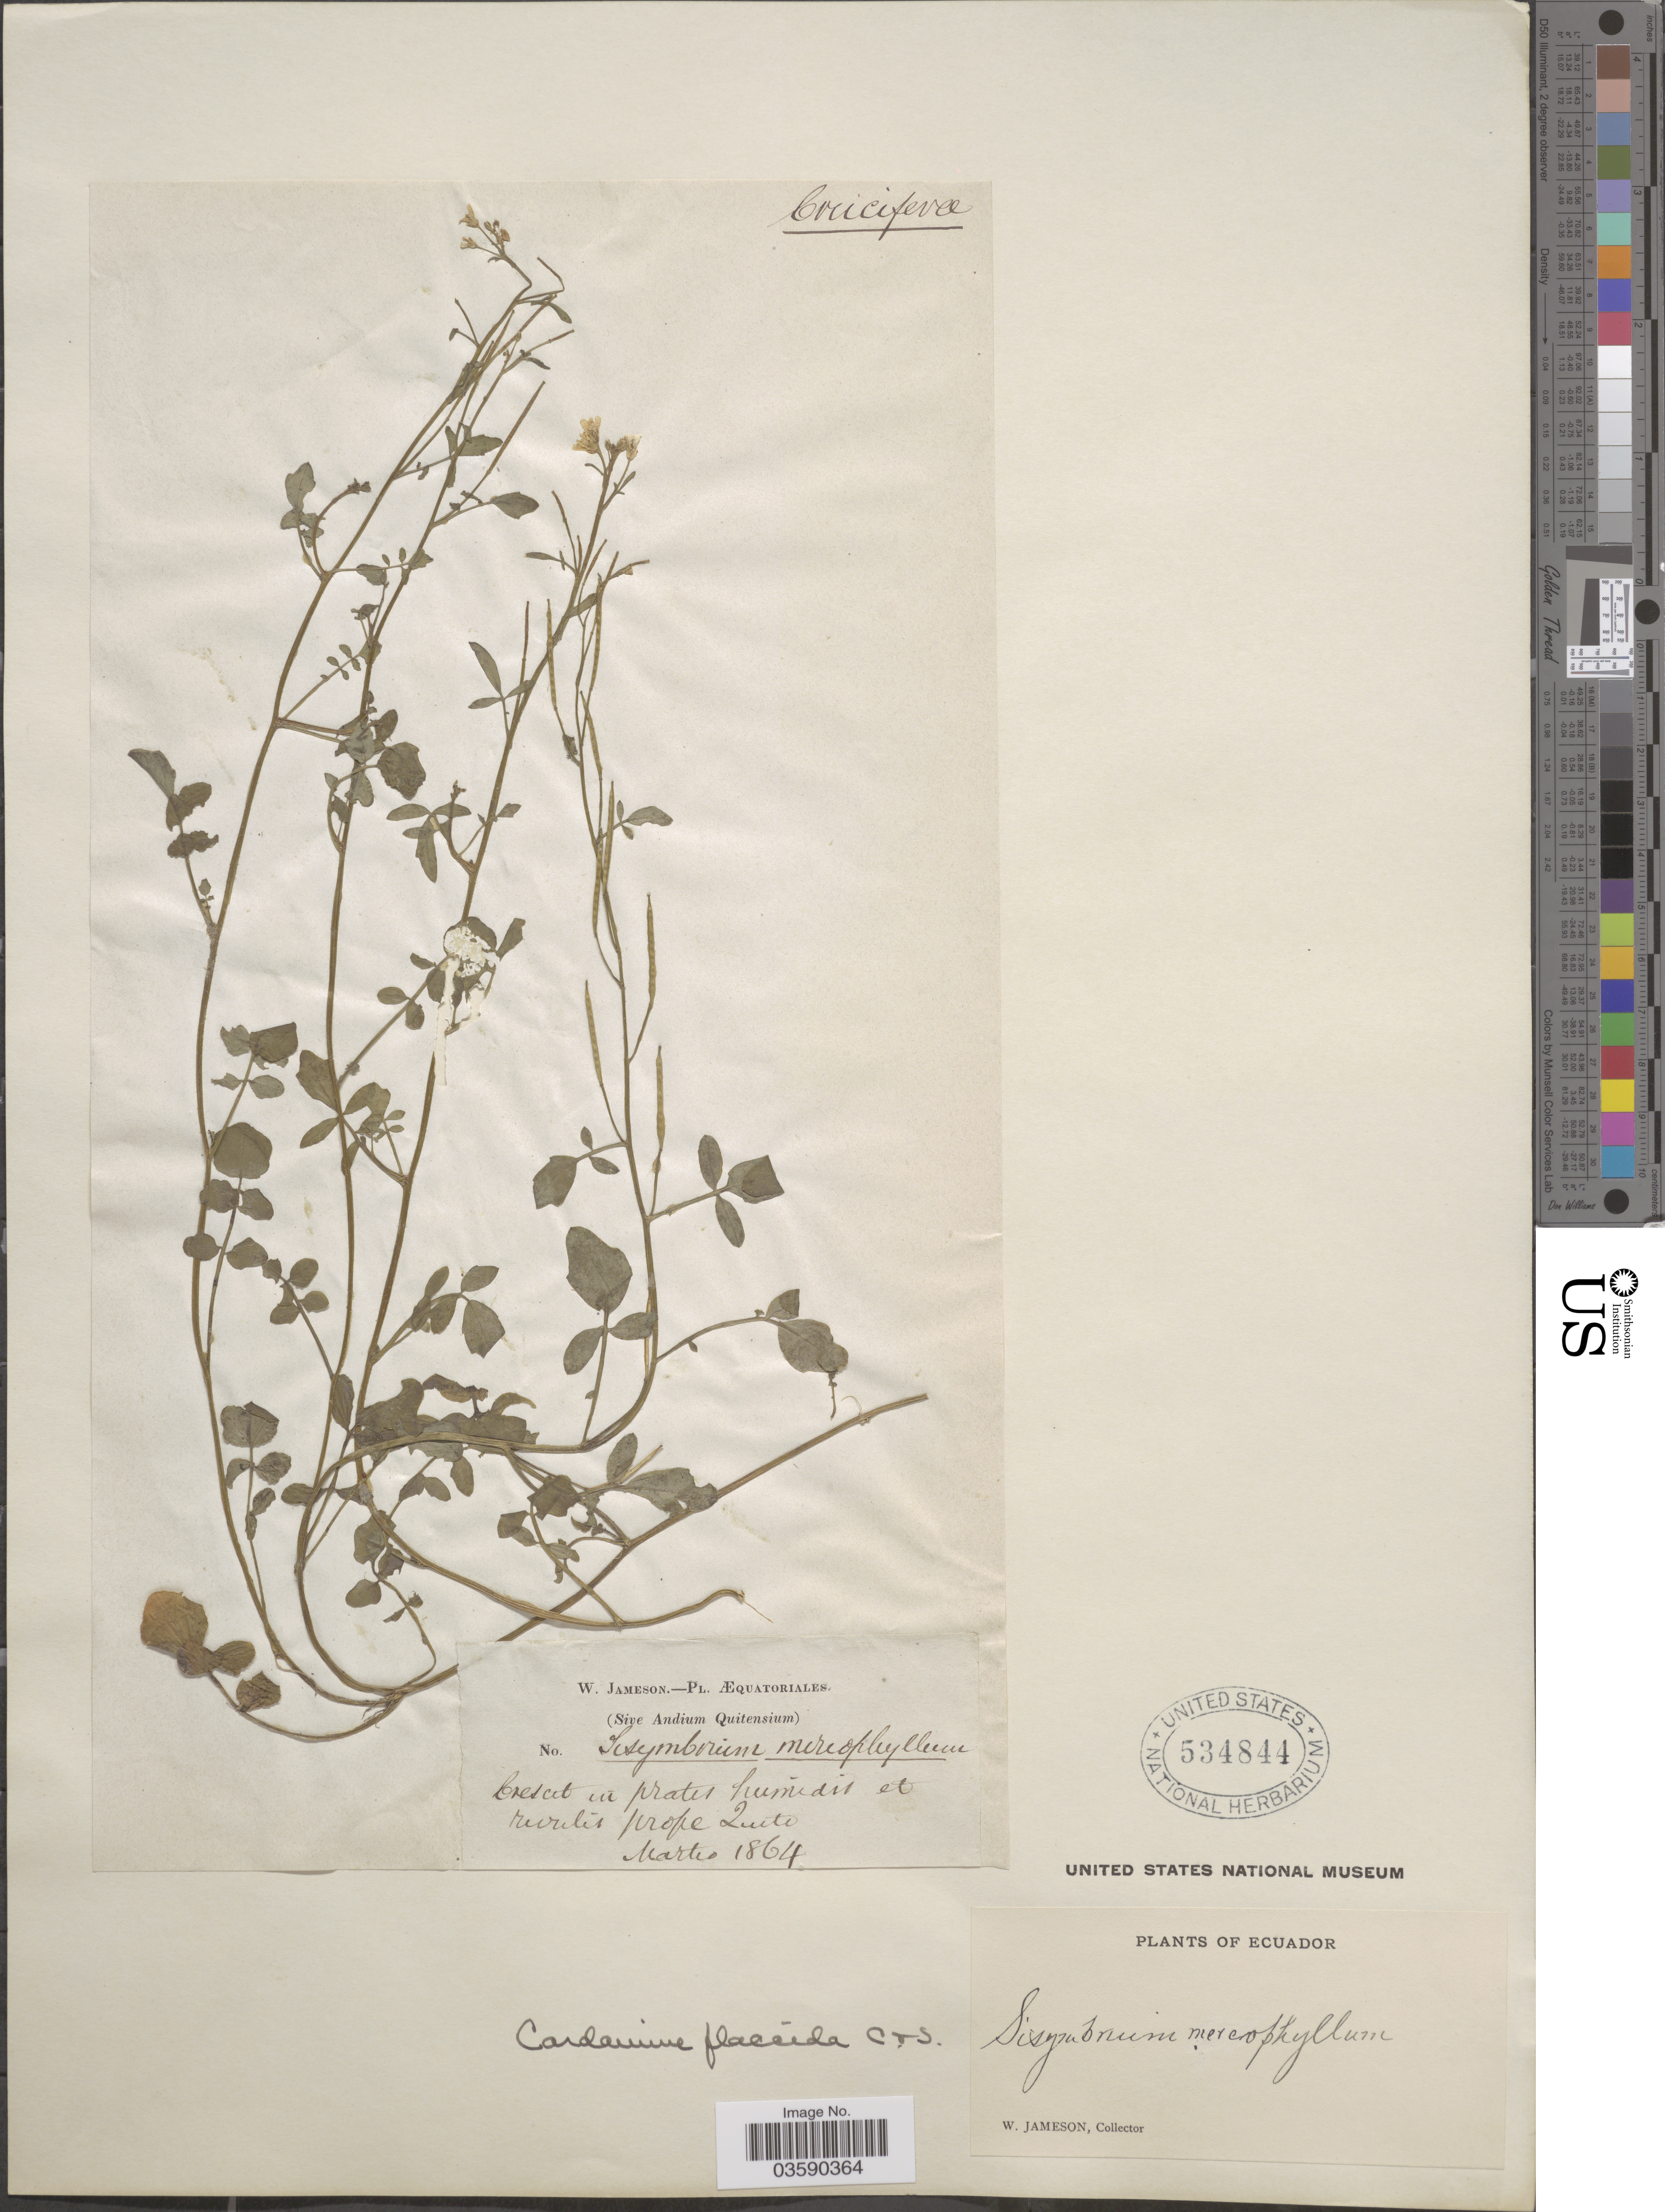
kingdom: Plantae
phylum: Tracheophyta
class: Magnoliopsida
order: Brassicales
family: Brassicaceae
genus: Cardamine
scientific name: Cardamine flaccida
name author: Cham. & Schltdl.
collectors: W. Jameson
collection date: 1864-03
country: Ecuador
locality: In pratis humidis et rivulis prope Quito.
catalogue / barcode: US 534844